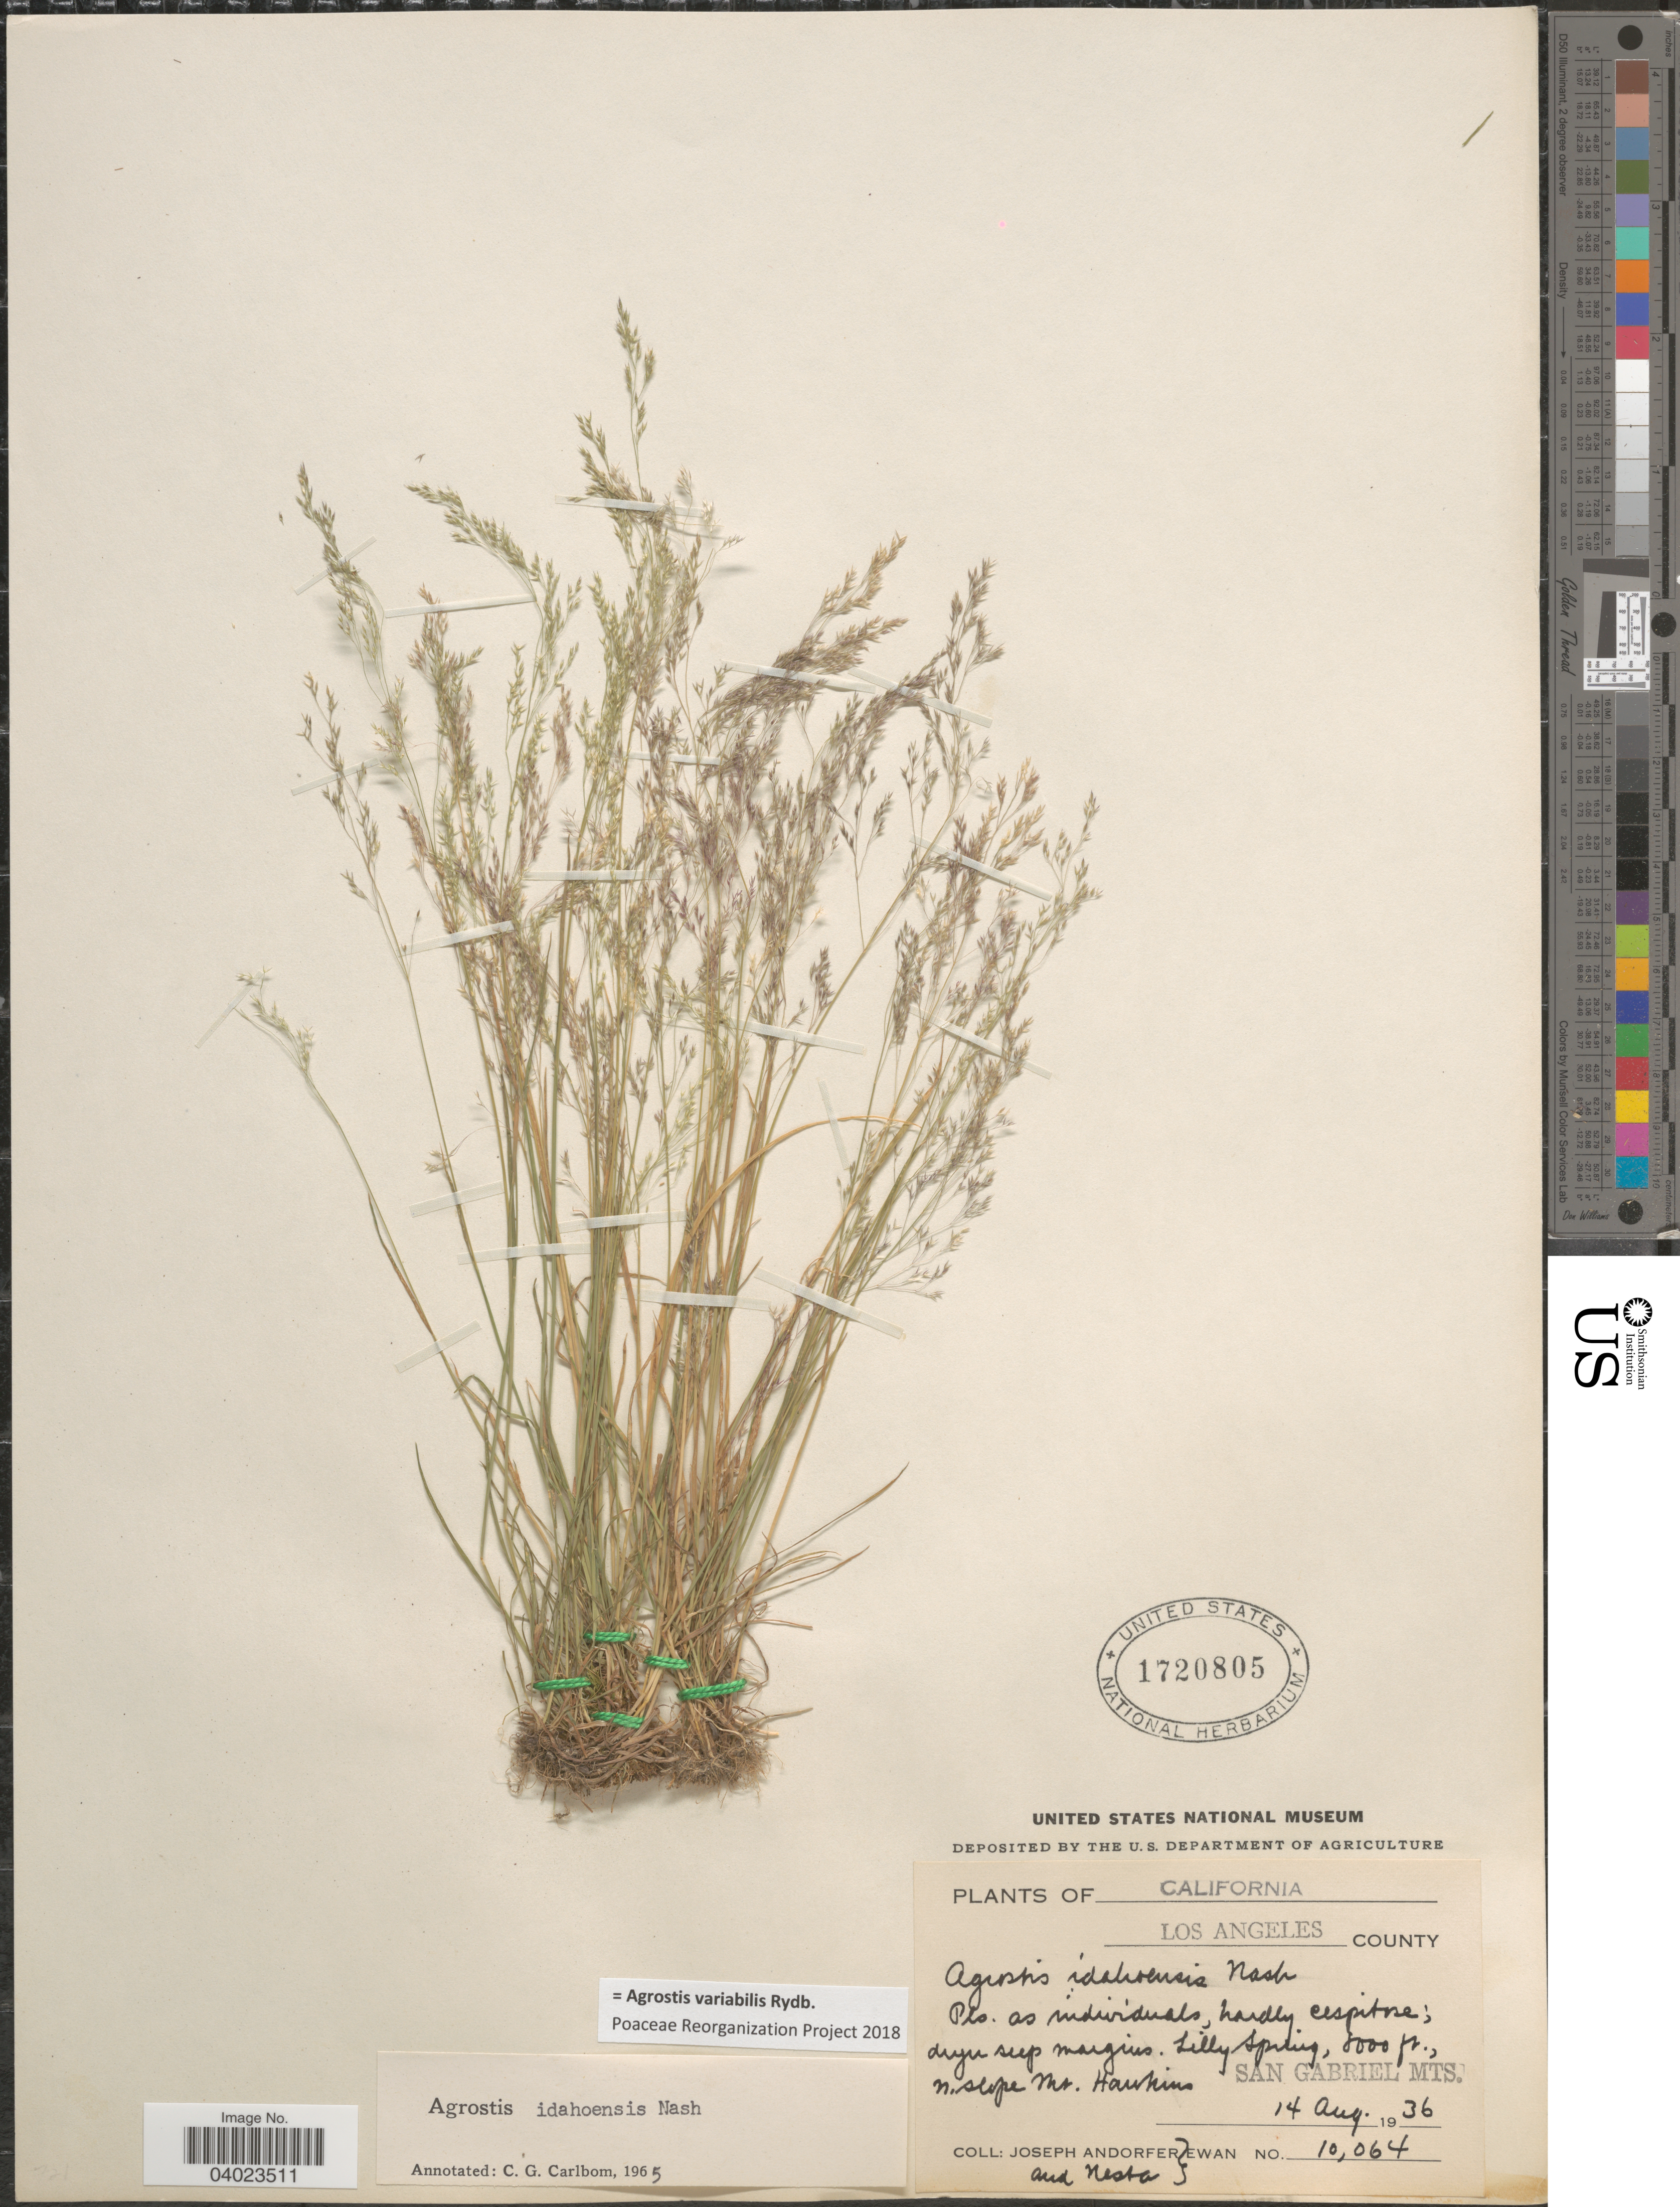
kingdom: Plantae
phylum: Tracheophyta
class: Liliopsida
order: Poales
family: Poaceae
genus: Agrostis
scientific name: Agrostis variabilis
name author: Rydb.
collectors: J. A. Ewan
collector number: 10064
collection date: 1936-08-14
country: United States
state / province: California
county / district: Los Angeles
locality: Los Angeles County. Lilly Spring, n. slope Mt. Hawkins. San Gabriel Mts.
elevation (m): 2438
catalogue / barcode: US 1720805